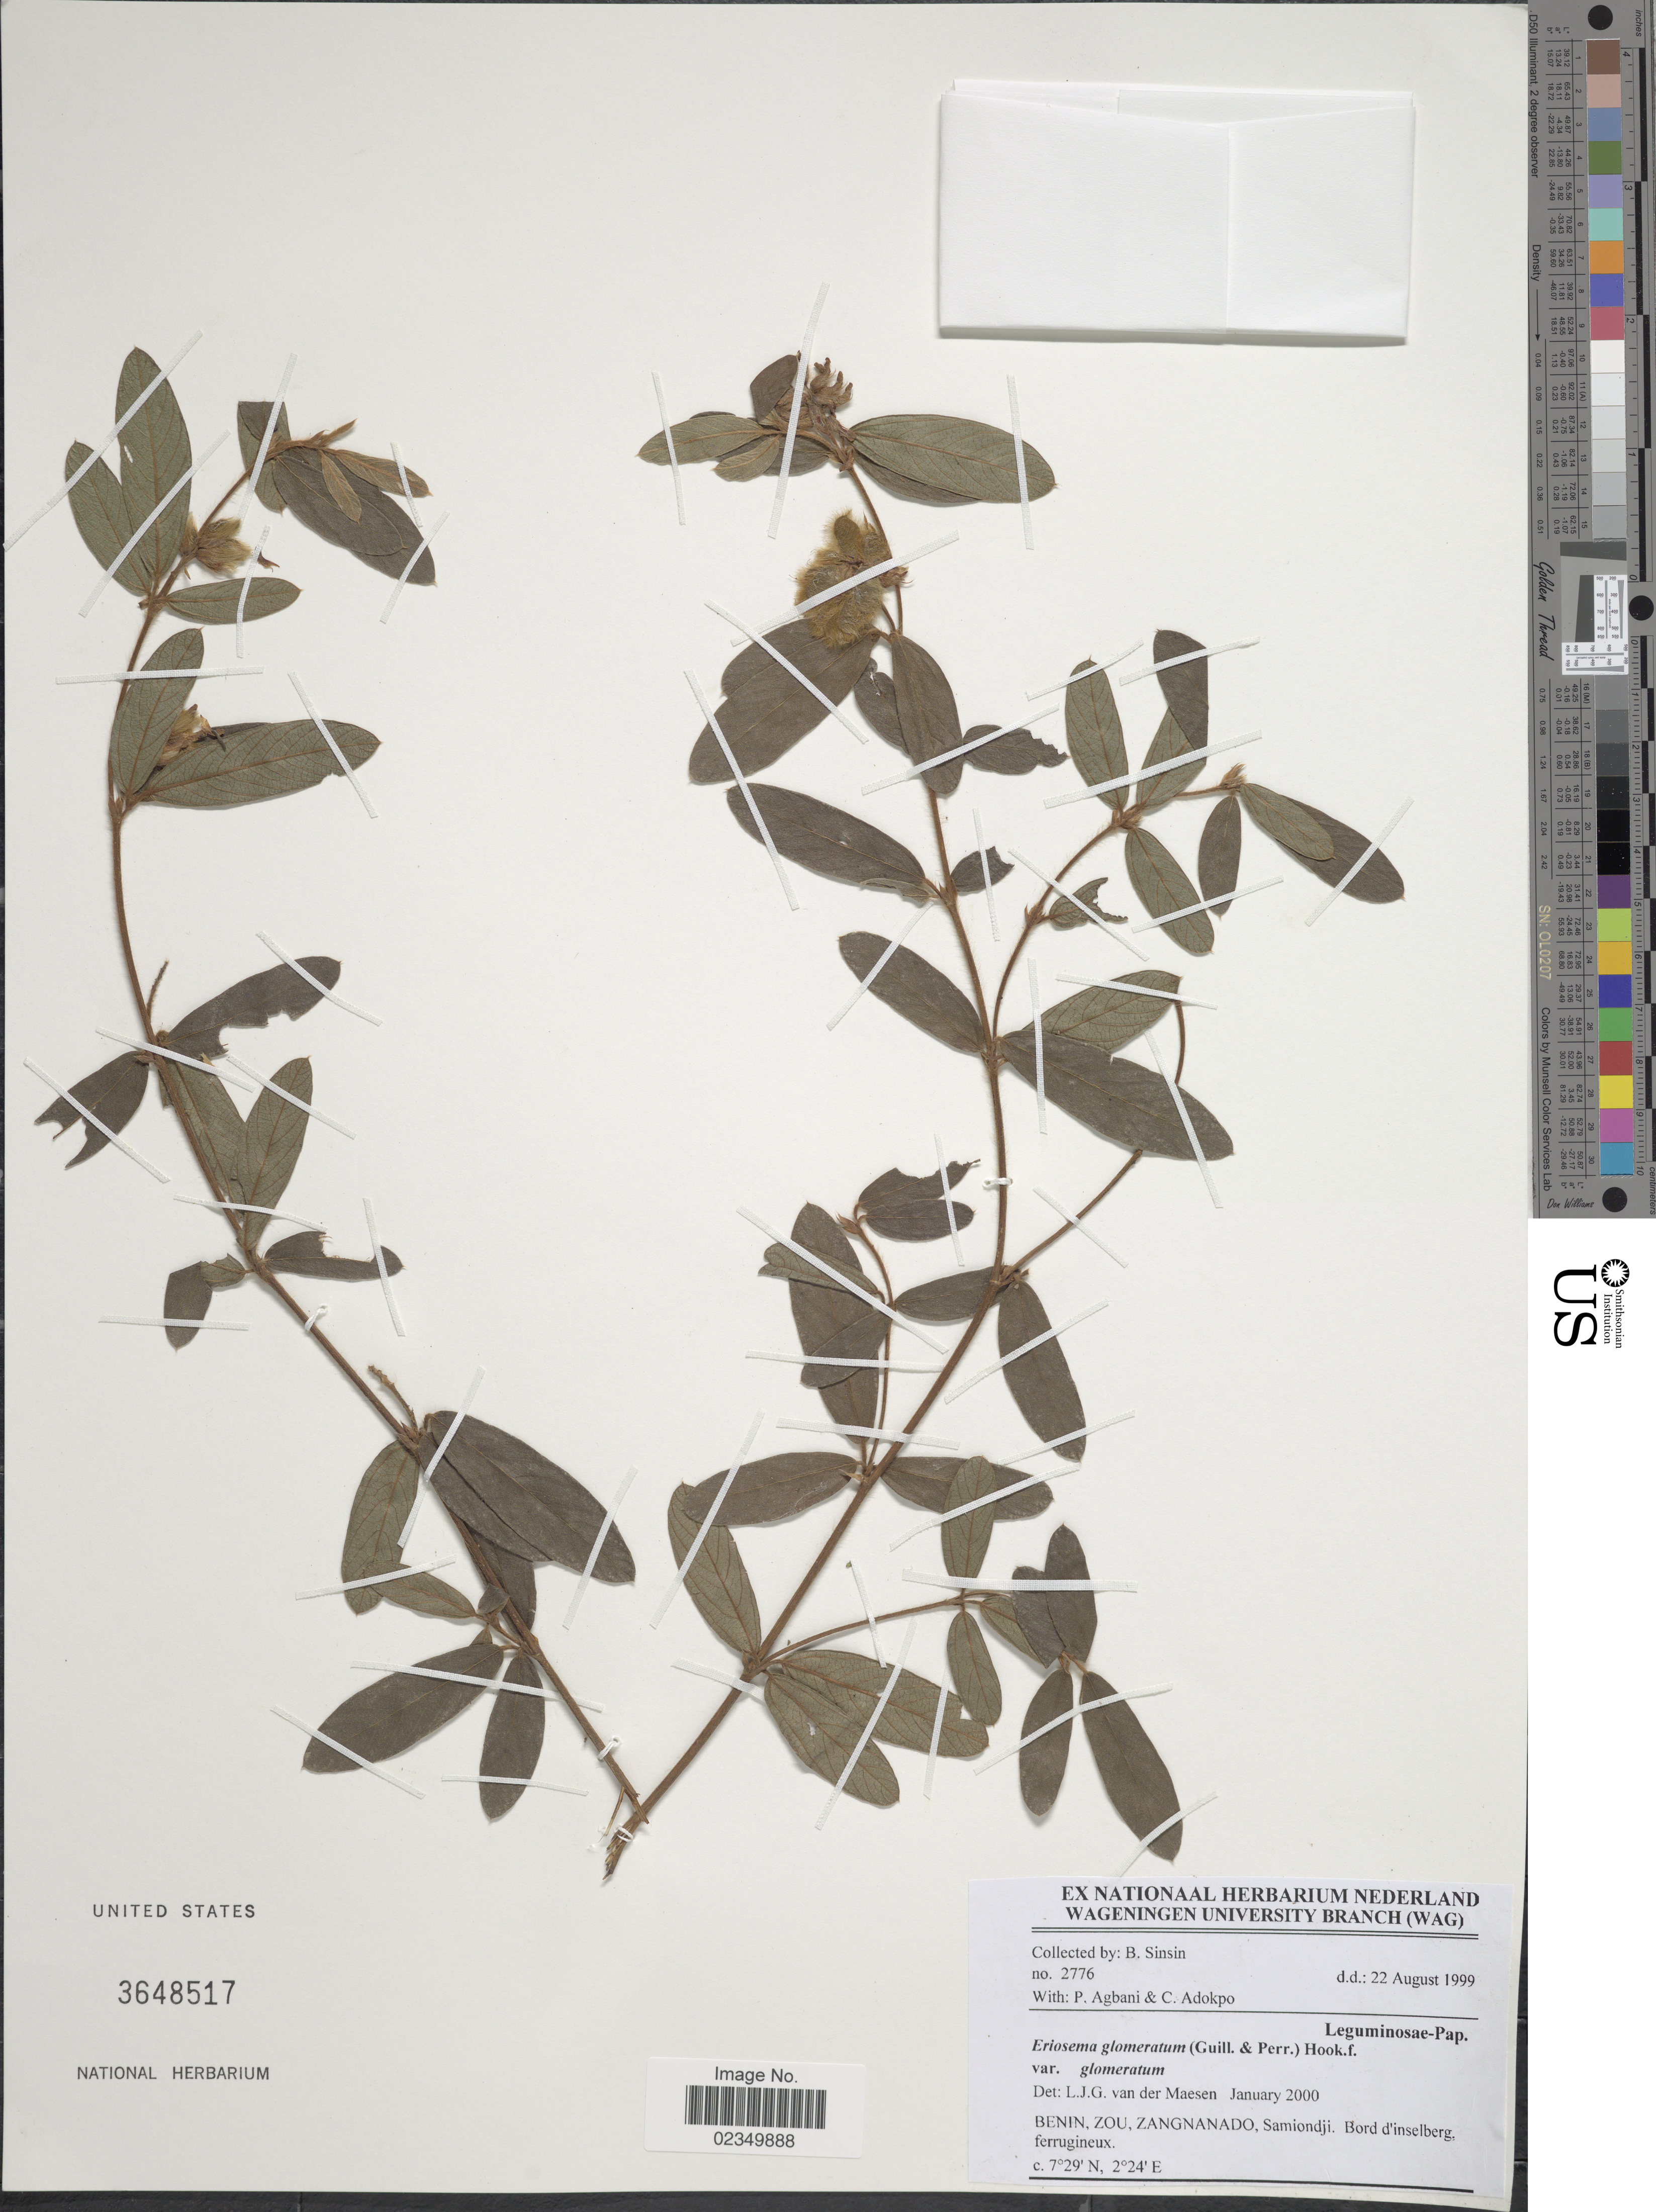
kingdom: Plantae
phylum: Tracheophyta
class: Magnoliopsida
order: Fabales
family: Fabaceae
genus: Eriosema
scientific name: Eriosema glomeratum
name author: (Guill. & Perr.) Hook. f.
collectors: B. Sinsin, P. Agbani & C. Adokpo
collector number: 2776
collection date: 1999-08-22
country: Benin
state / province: Zou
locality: Zangnanado, Samiondji. Bord d'inselberg, ferrugineux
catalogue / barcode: US 3648517